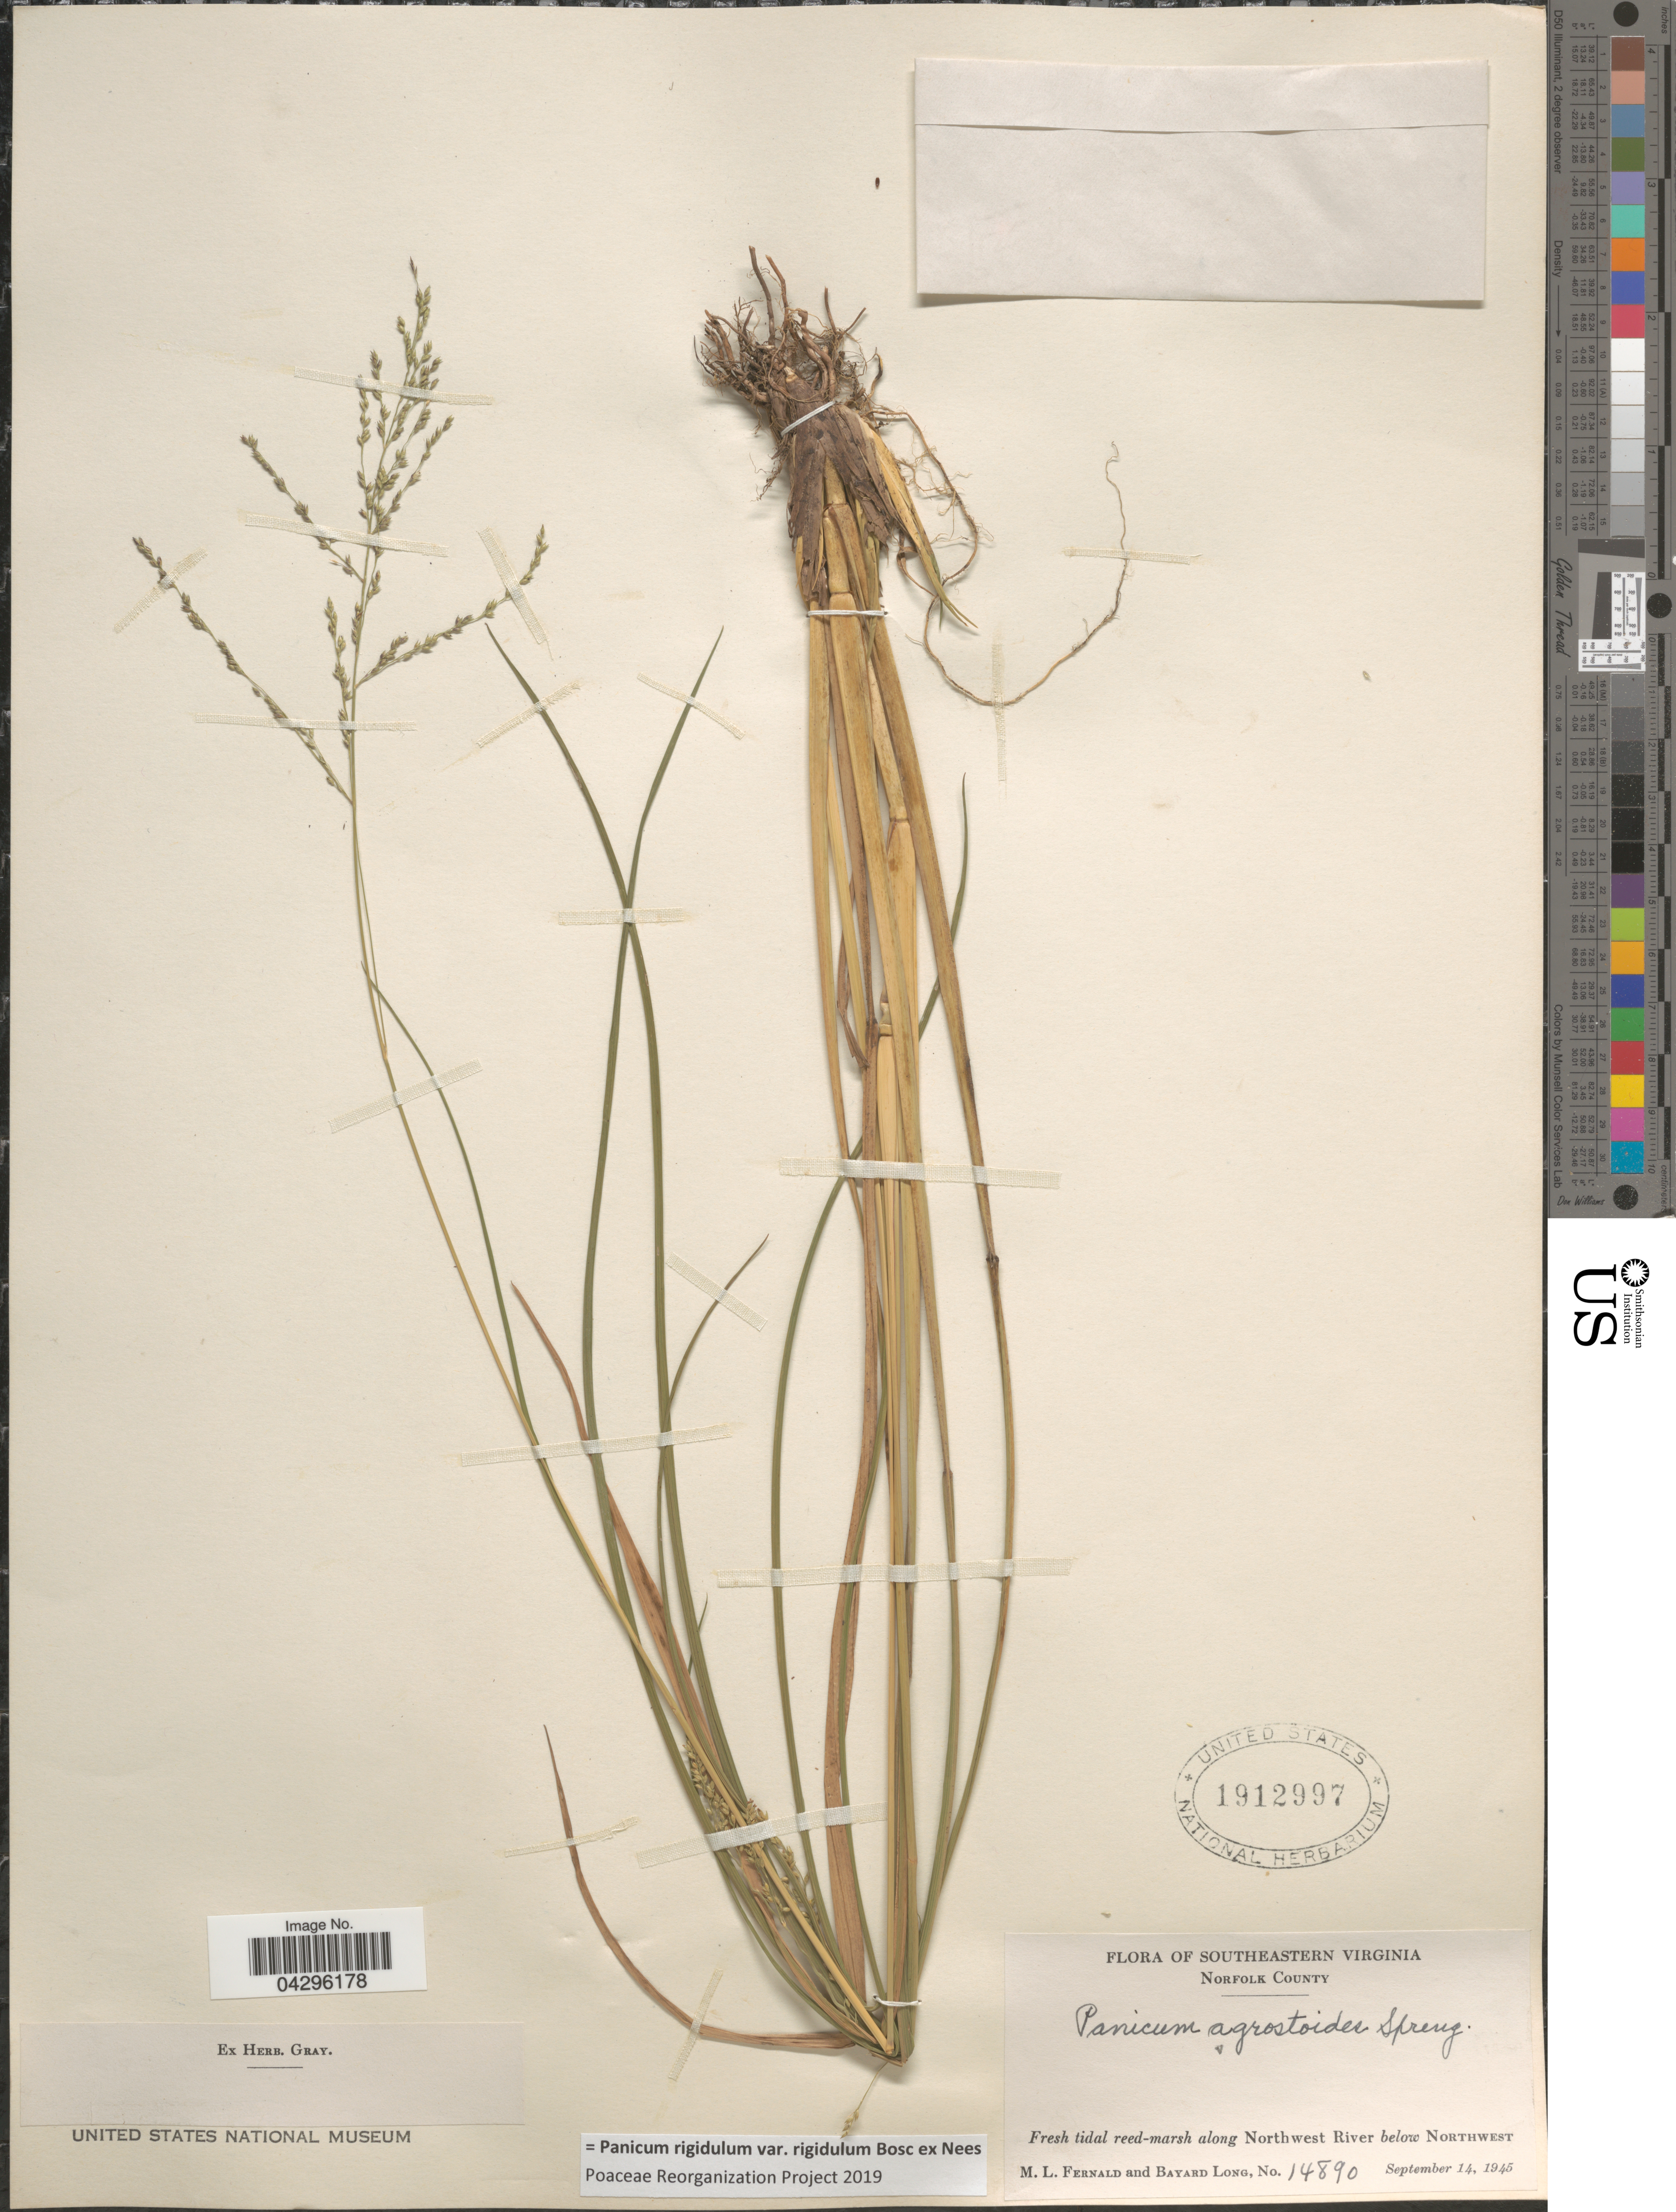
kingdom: Plantae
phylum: Tracheophyta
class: Liliopsida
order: Poales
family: Poaceae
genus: Panicum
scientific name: Panicum rigidulum var. rigidulum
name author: Bosc ex Nees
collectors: M. L. Fernald & B. Long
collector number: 14890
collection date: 1945-09-14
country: United States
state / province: Virginia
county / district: City of Norfolk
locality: Southeastern Virginia. Norfolk County. Fresh tidal reed-marsh along Northwest River below Northwest.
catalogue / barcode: US 1912997